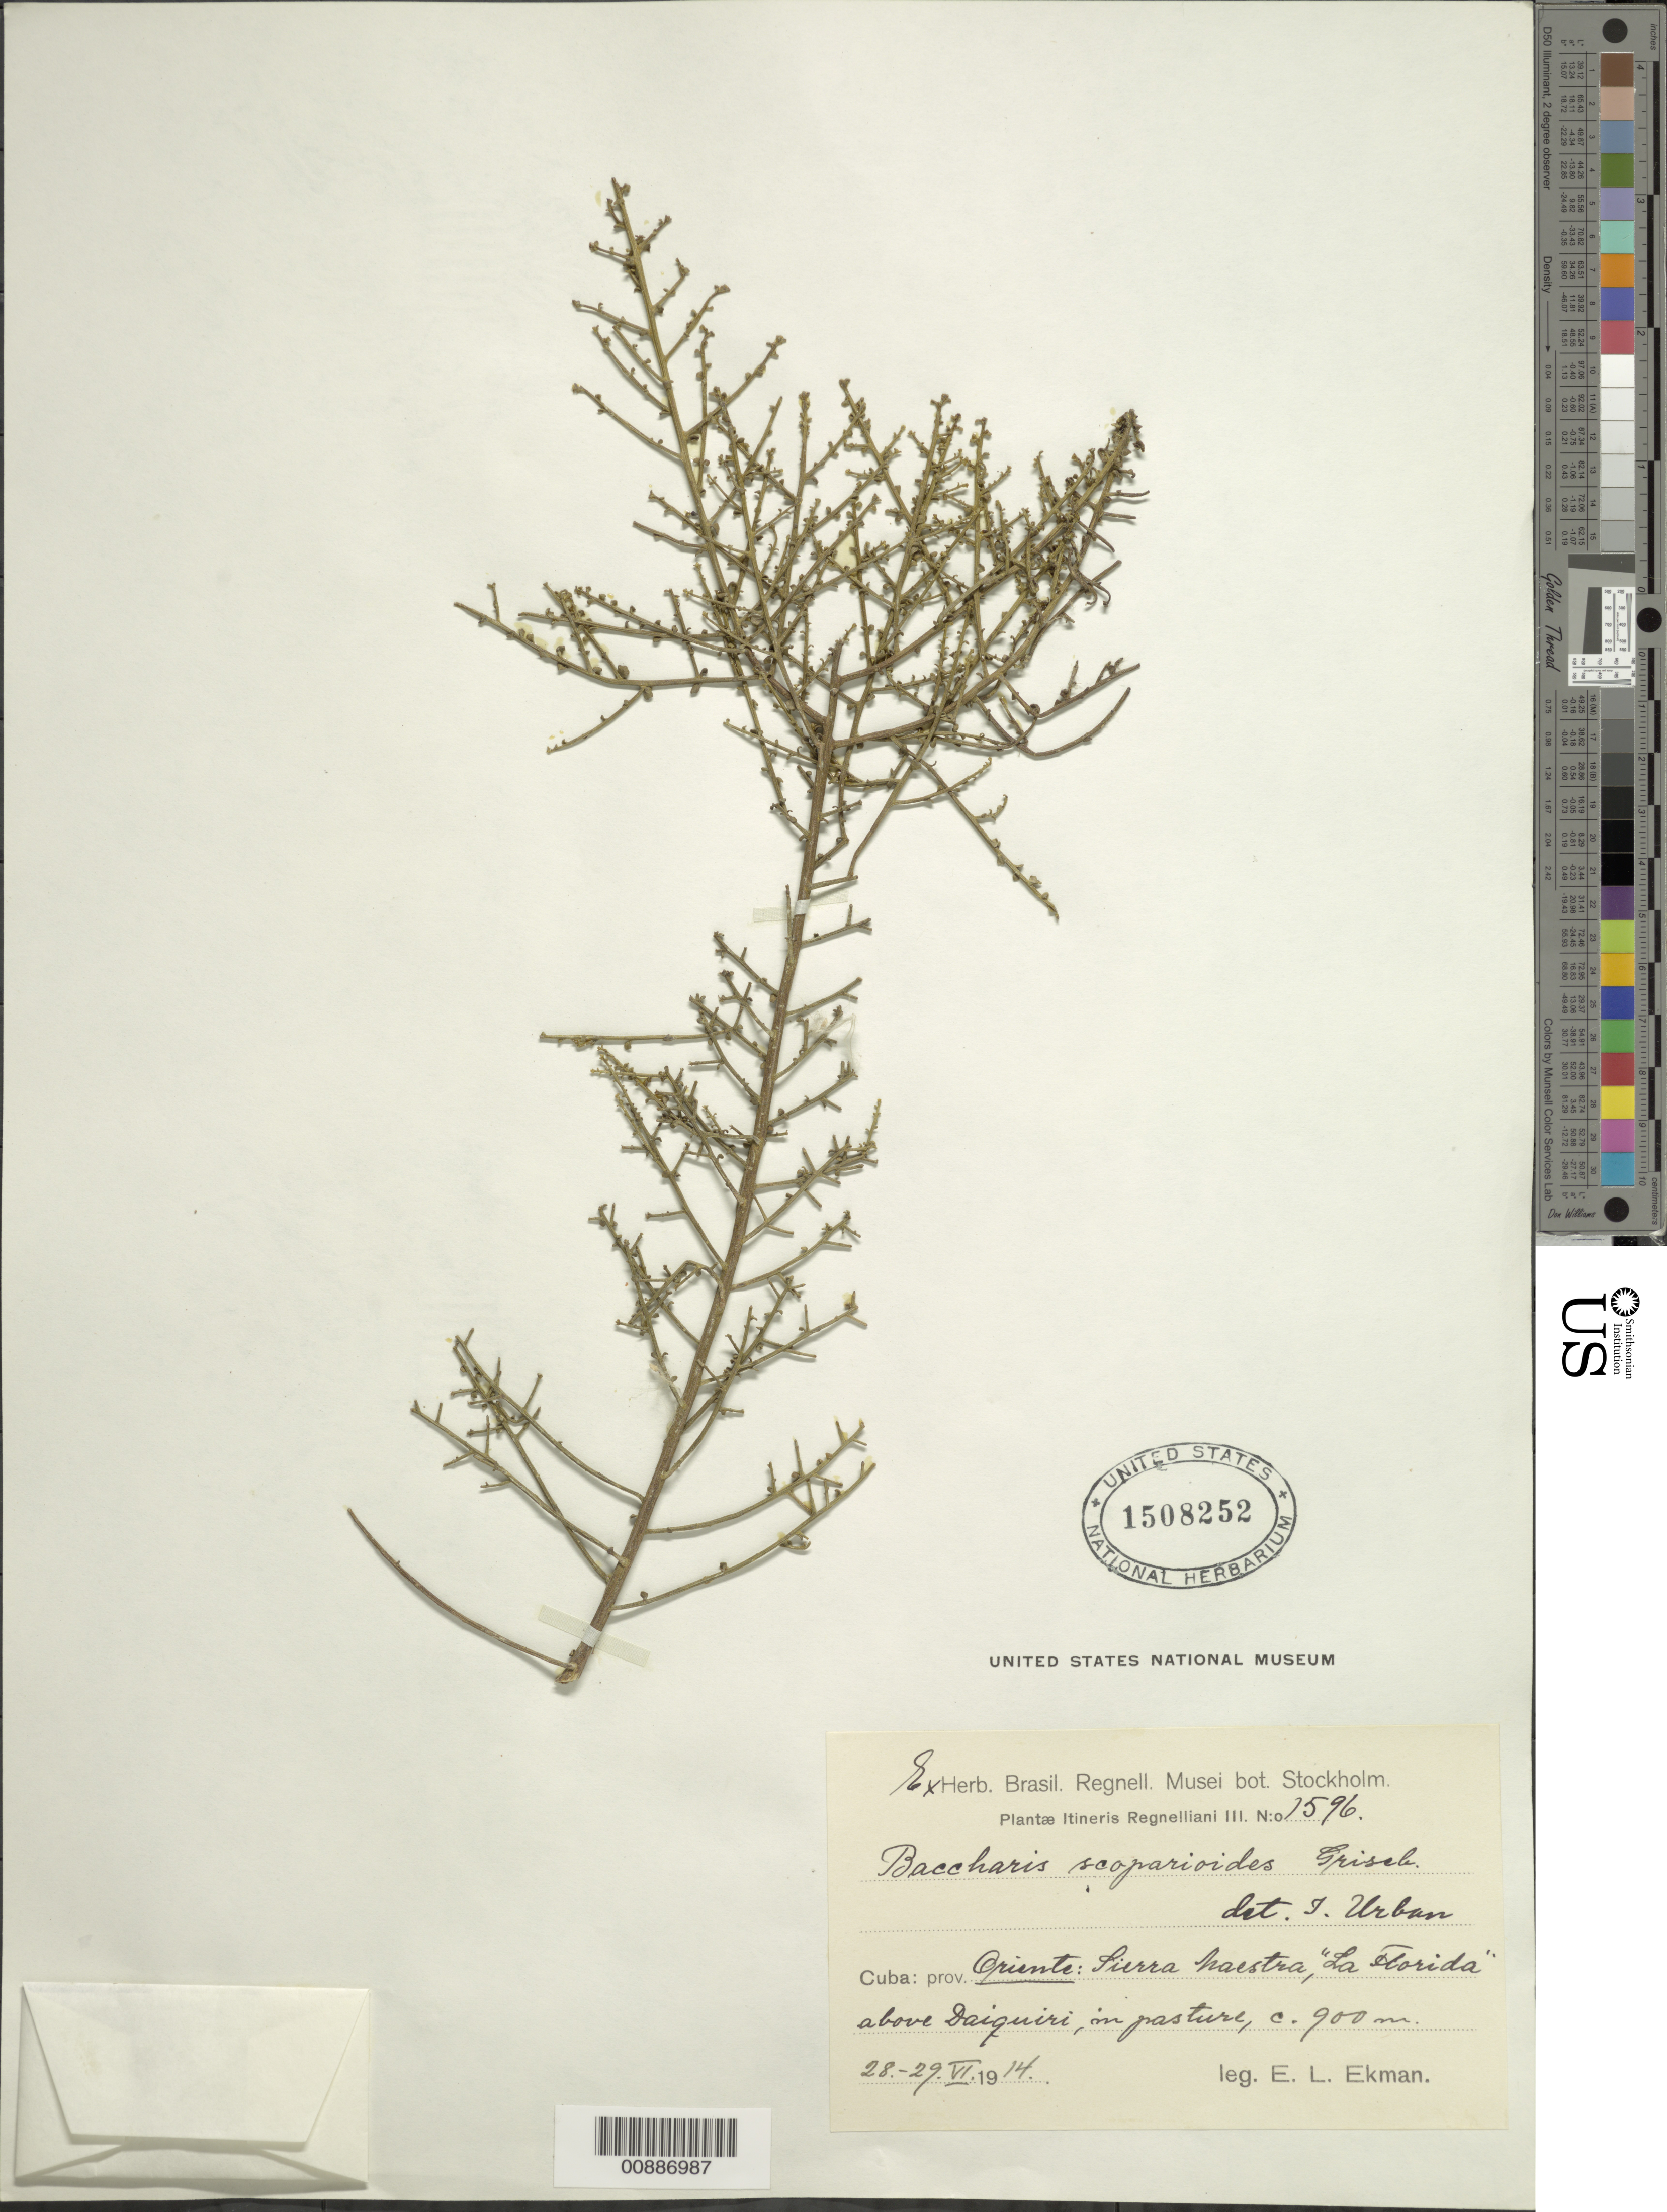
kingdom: Plantae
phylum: Tracheophyta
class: Magnoliopsida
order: Asterales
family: Asteraceae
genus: Baccharis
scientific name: Baccharis scoparioides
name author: Griseb.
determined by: Urban, Ignatz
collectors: E. L. Ekman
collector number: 7596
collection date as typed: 28 Jun 1914 to 29 Jun 1914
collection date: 1914-06-28/1914-06-29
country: Cuba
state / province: Oriente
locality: Sierra Maestra, "La Florida", above Daiquiri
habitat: In pasture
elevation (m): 900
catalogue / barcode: US 1508252